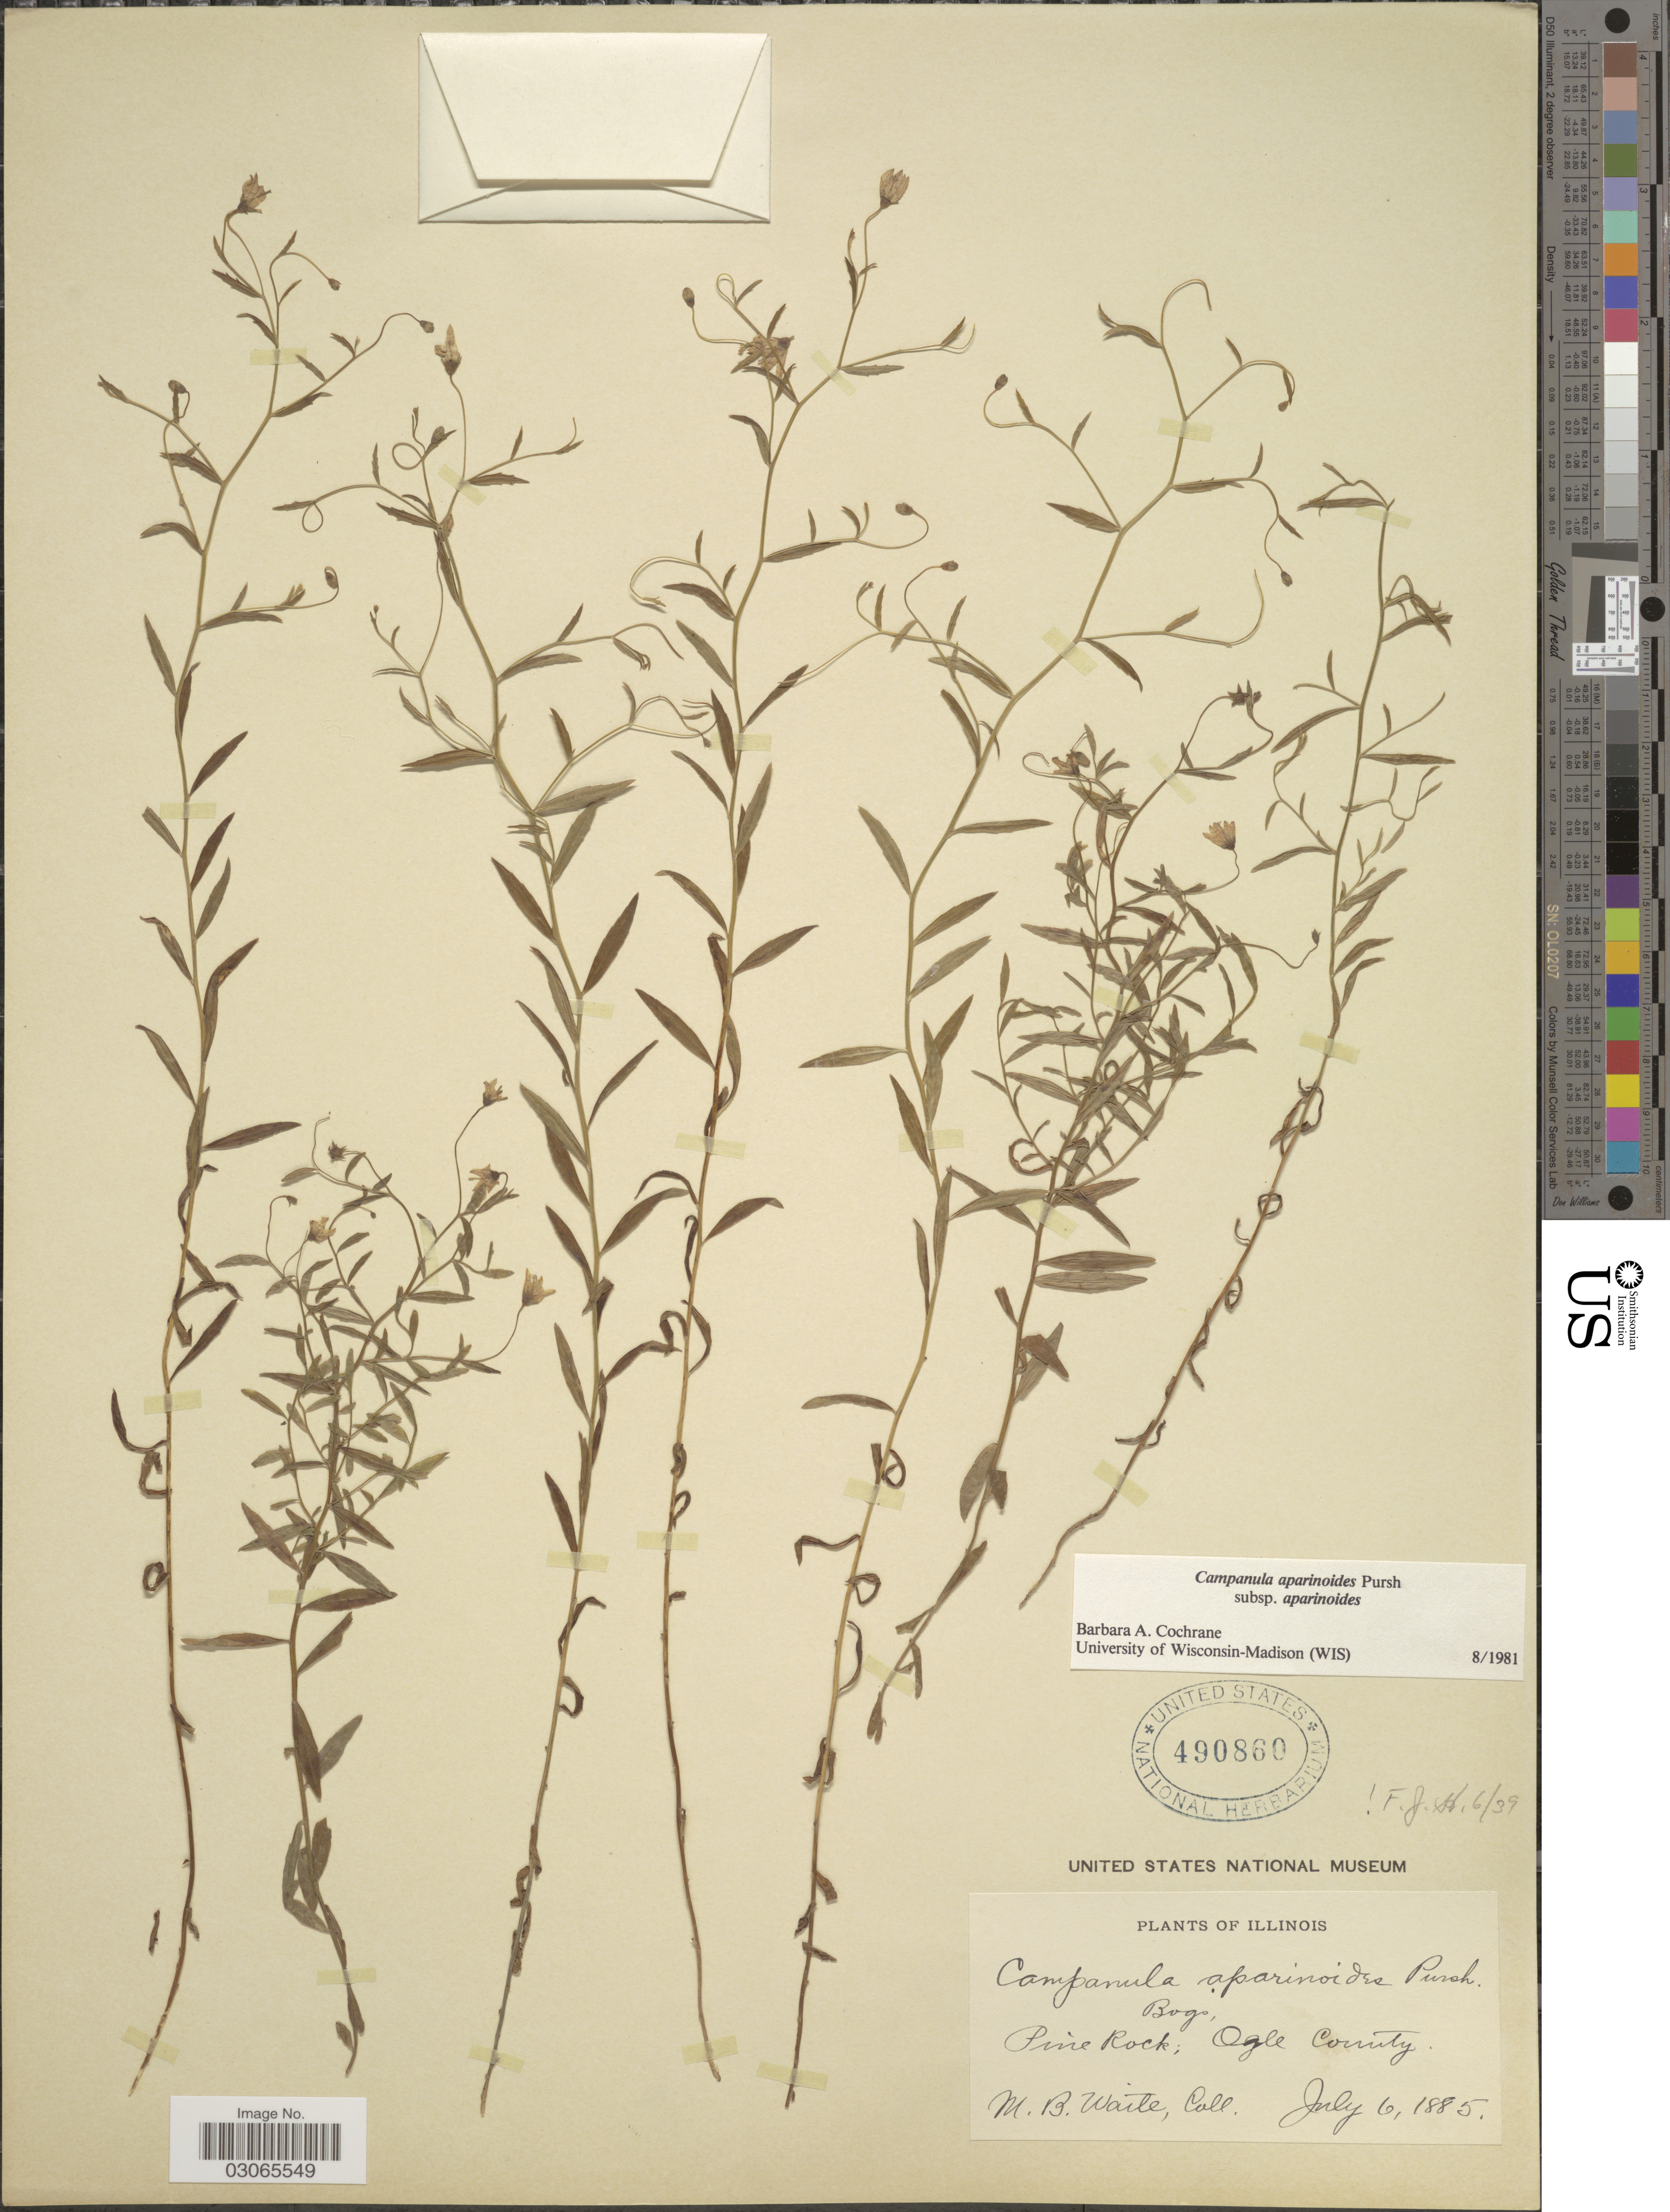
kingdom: Plantae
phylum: Tracheophyta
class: Magnoliopsida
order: Asterales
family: Campanulaceae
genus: Campanula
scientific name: Campanula aparinoides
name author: Pursh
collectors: M. B. Waite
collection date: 1885-07-06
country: United States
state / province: Illinois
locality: Pine Rock, Ogle County.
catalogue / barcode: US 490860